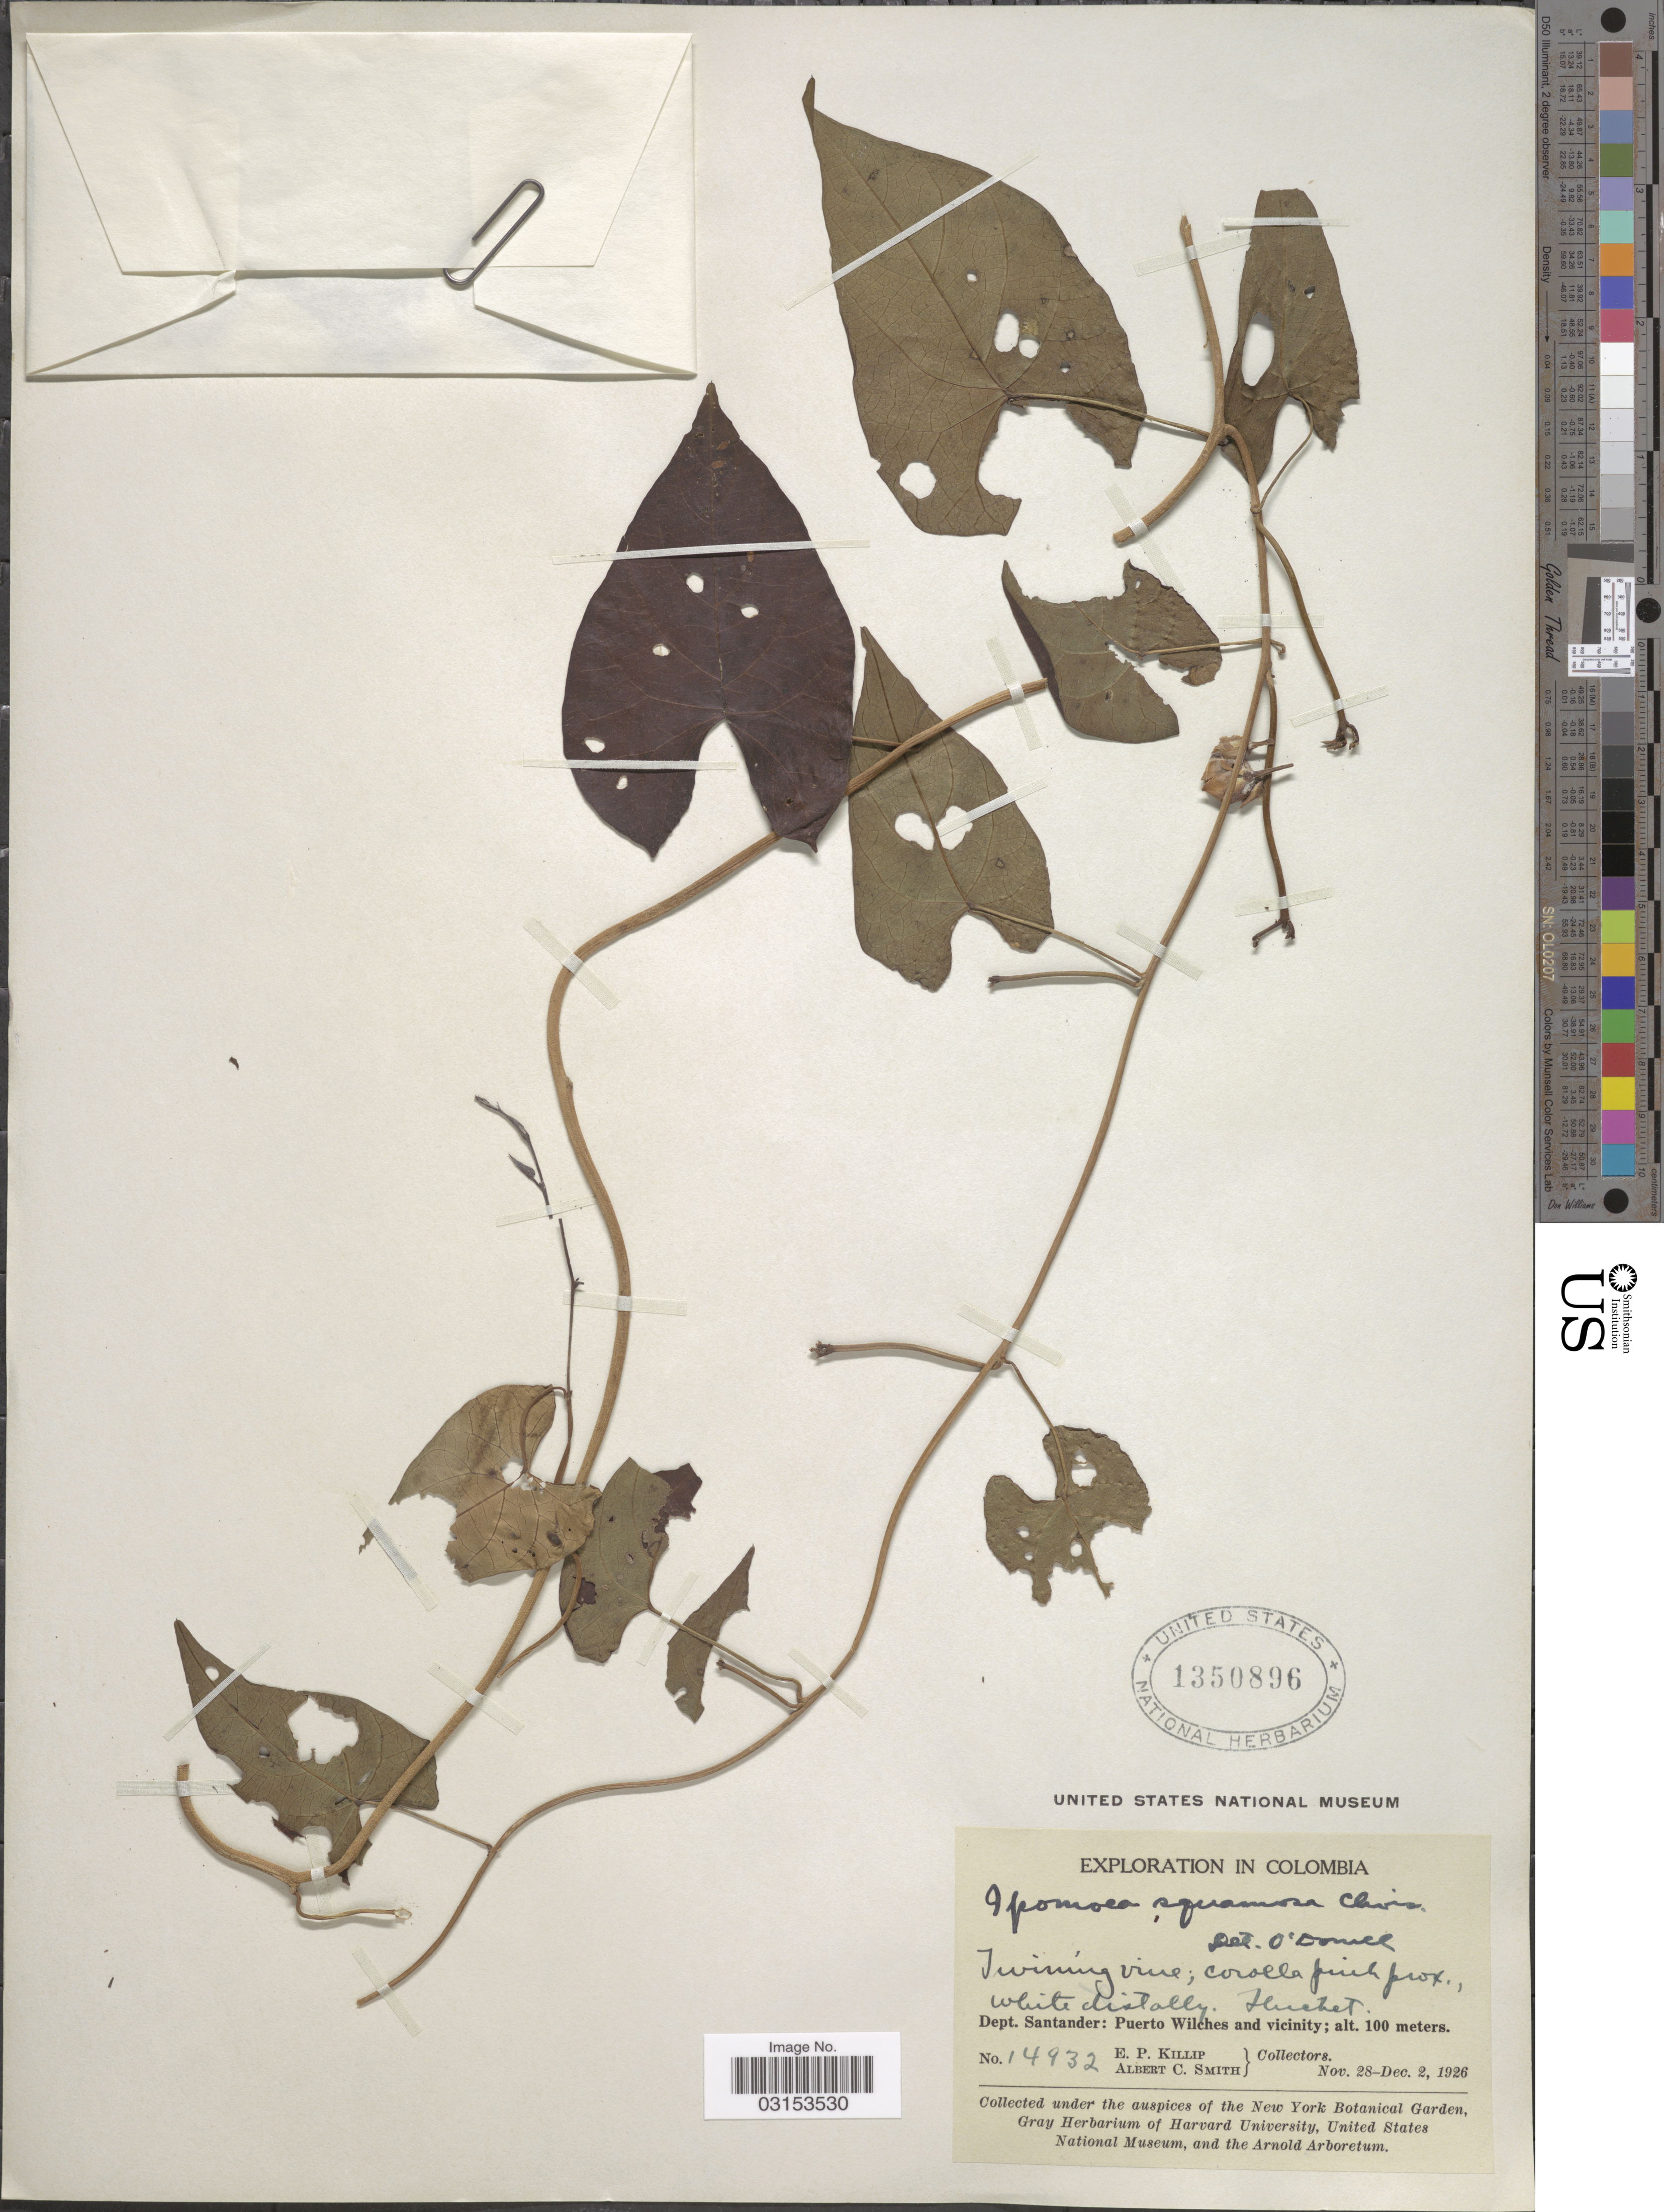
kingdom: Plantae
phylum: Tracheophyta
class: Magnoliopsida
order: Solanales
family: Convolvulaceae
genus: Ipomoea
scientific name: Ipomoea squamosa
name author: Choisy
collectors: E. P. Killip & A. C. Smith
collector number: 14932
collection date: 1926-11-28/1926-12-02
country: Colombia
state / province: Santander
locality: Dept. Santander: Puerto Wilches and vicinity.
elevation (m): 100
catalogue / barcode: US 1350896